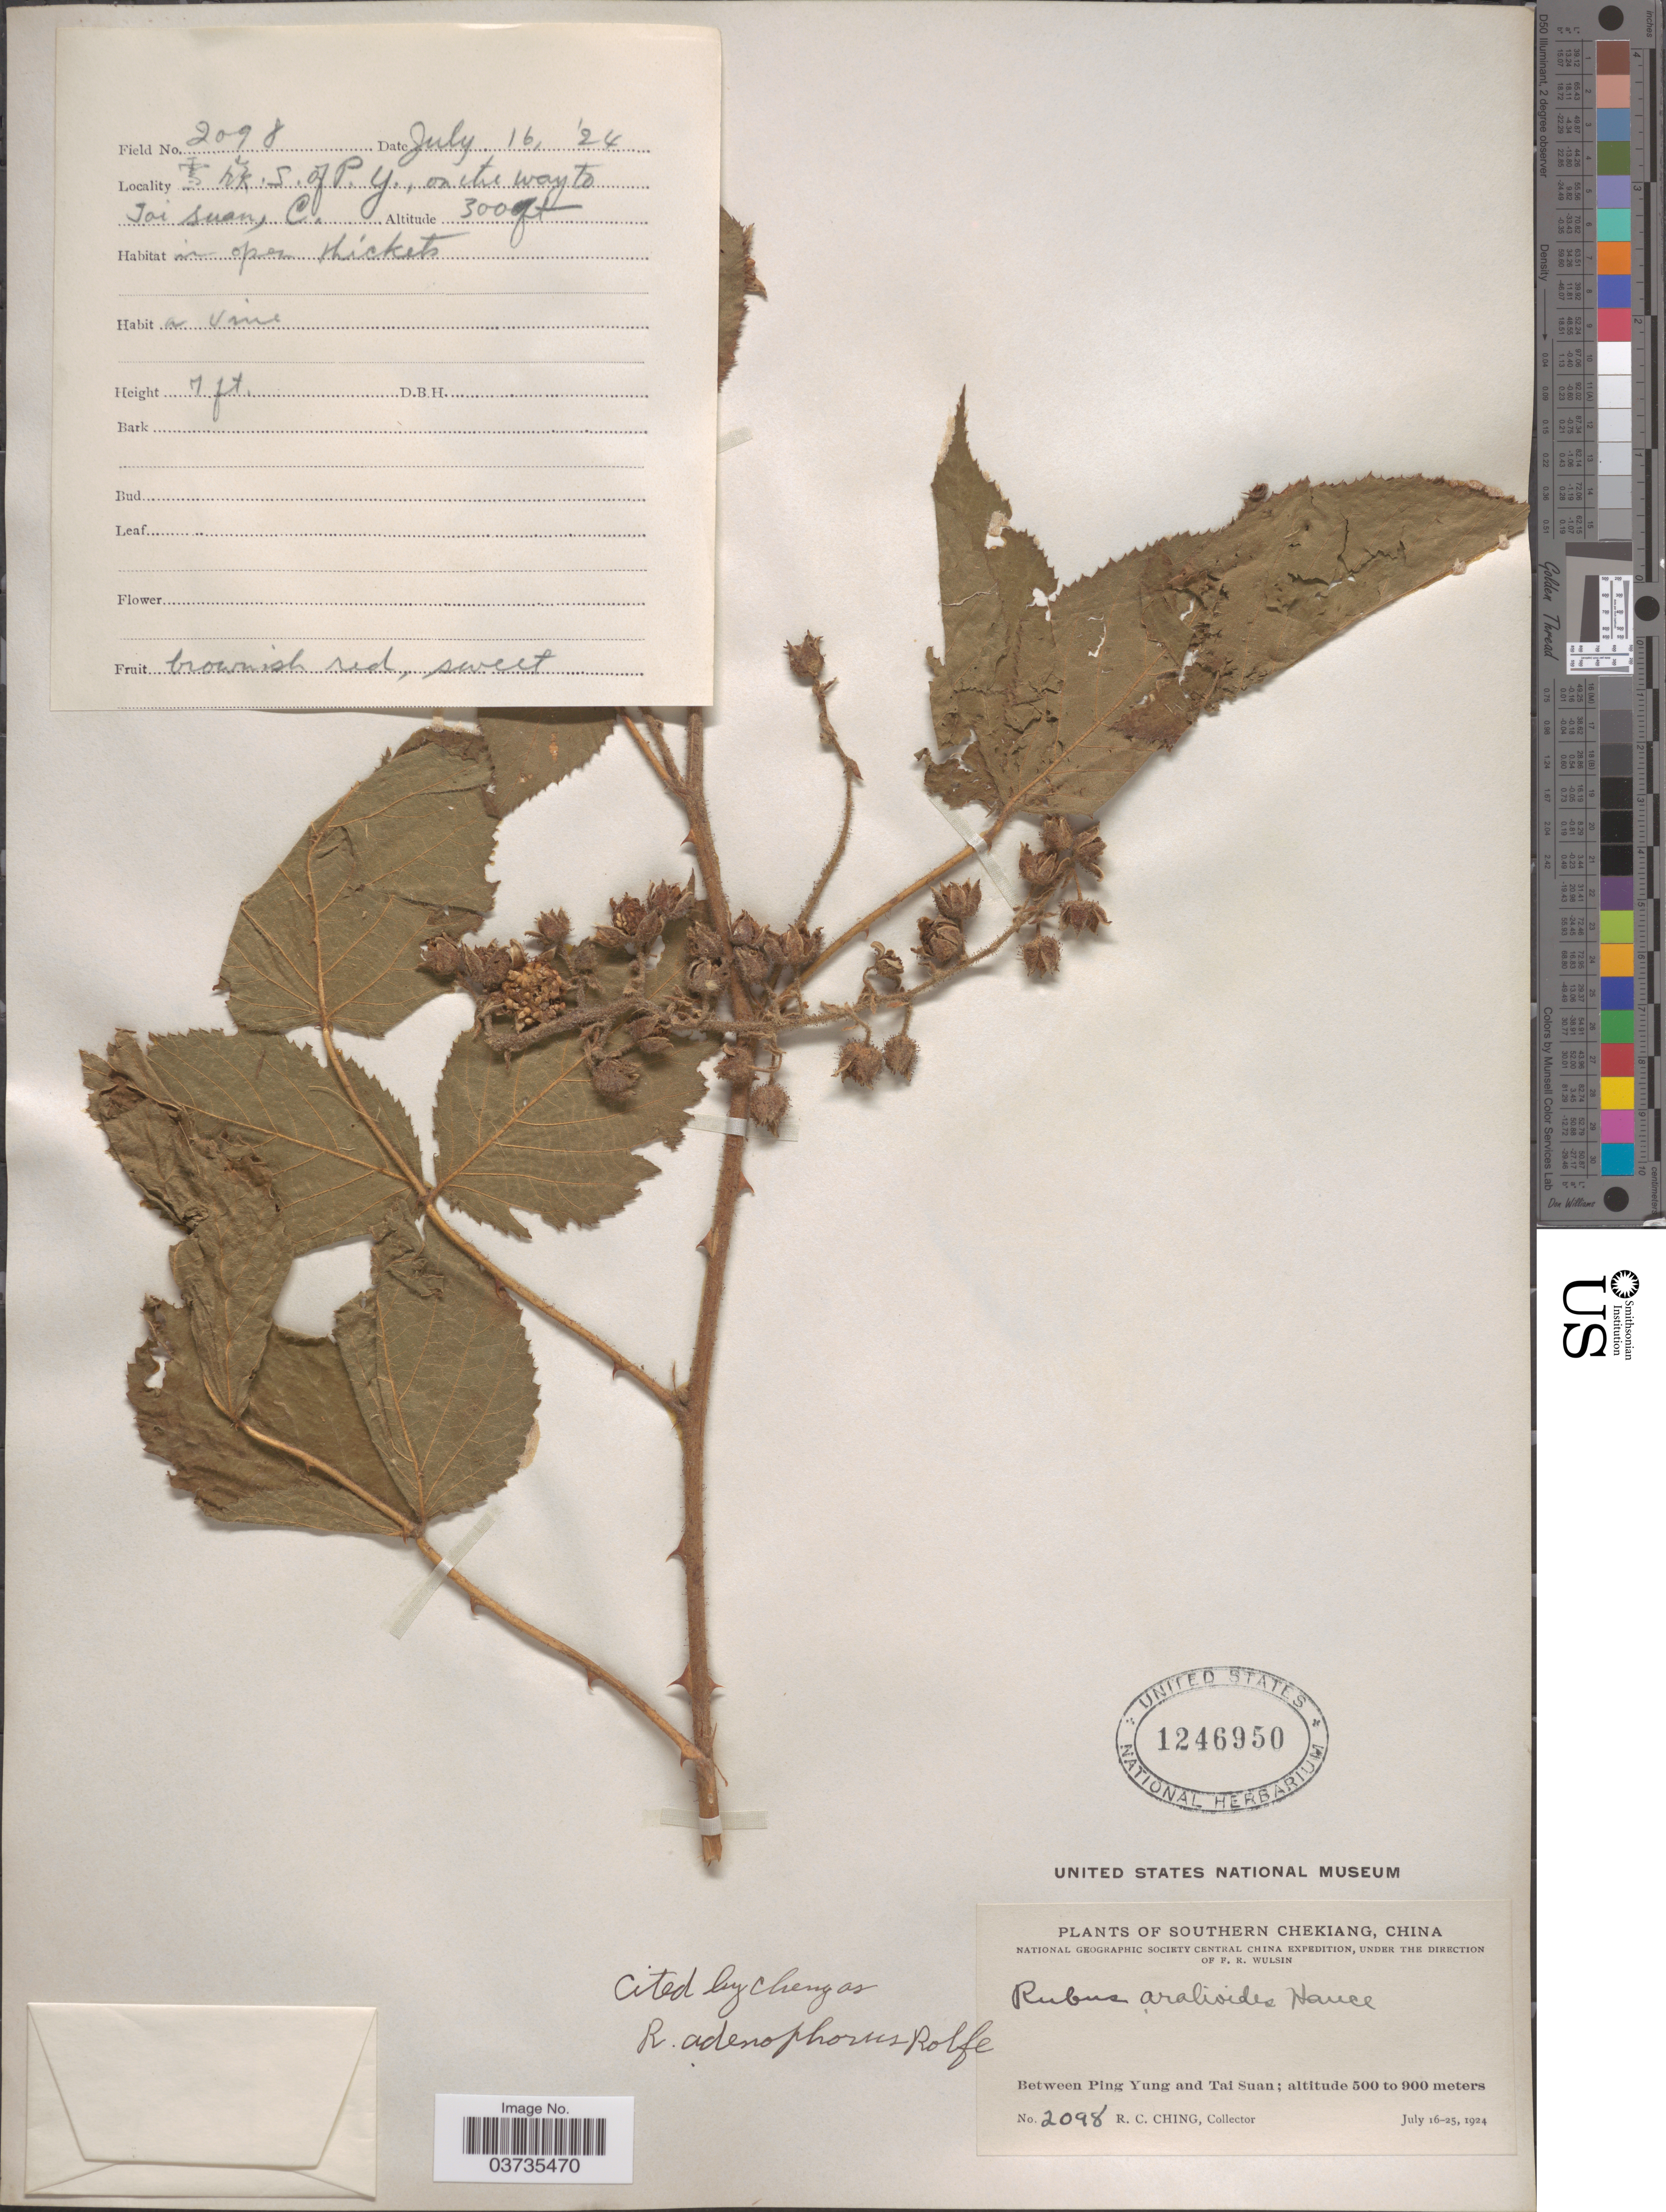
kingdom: Plantae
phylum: Tracheophyta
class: Magnoliopsida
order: Rosales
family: Rosaceae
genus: Rubus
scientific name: Rubus adenophorus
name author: Rolfe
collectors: R. C. Ching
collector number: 2098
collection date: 1924-07-16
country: China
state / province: Zhejiang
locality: Southern Chekiang. Between Ping Yung and Tai Suan. X, S. of P.Y., on the way to Tai Suan.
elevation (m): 914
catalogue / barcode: US 1246950